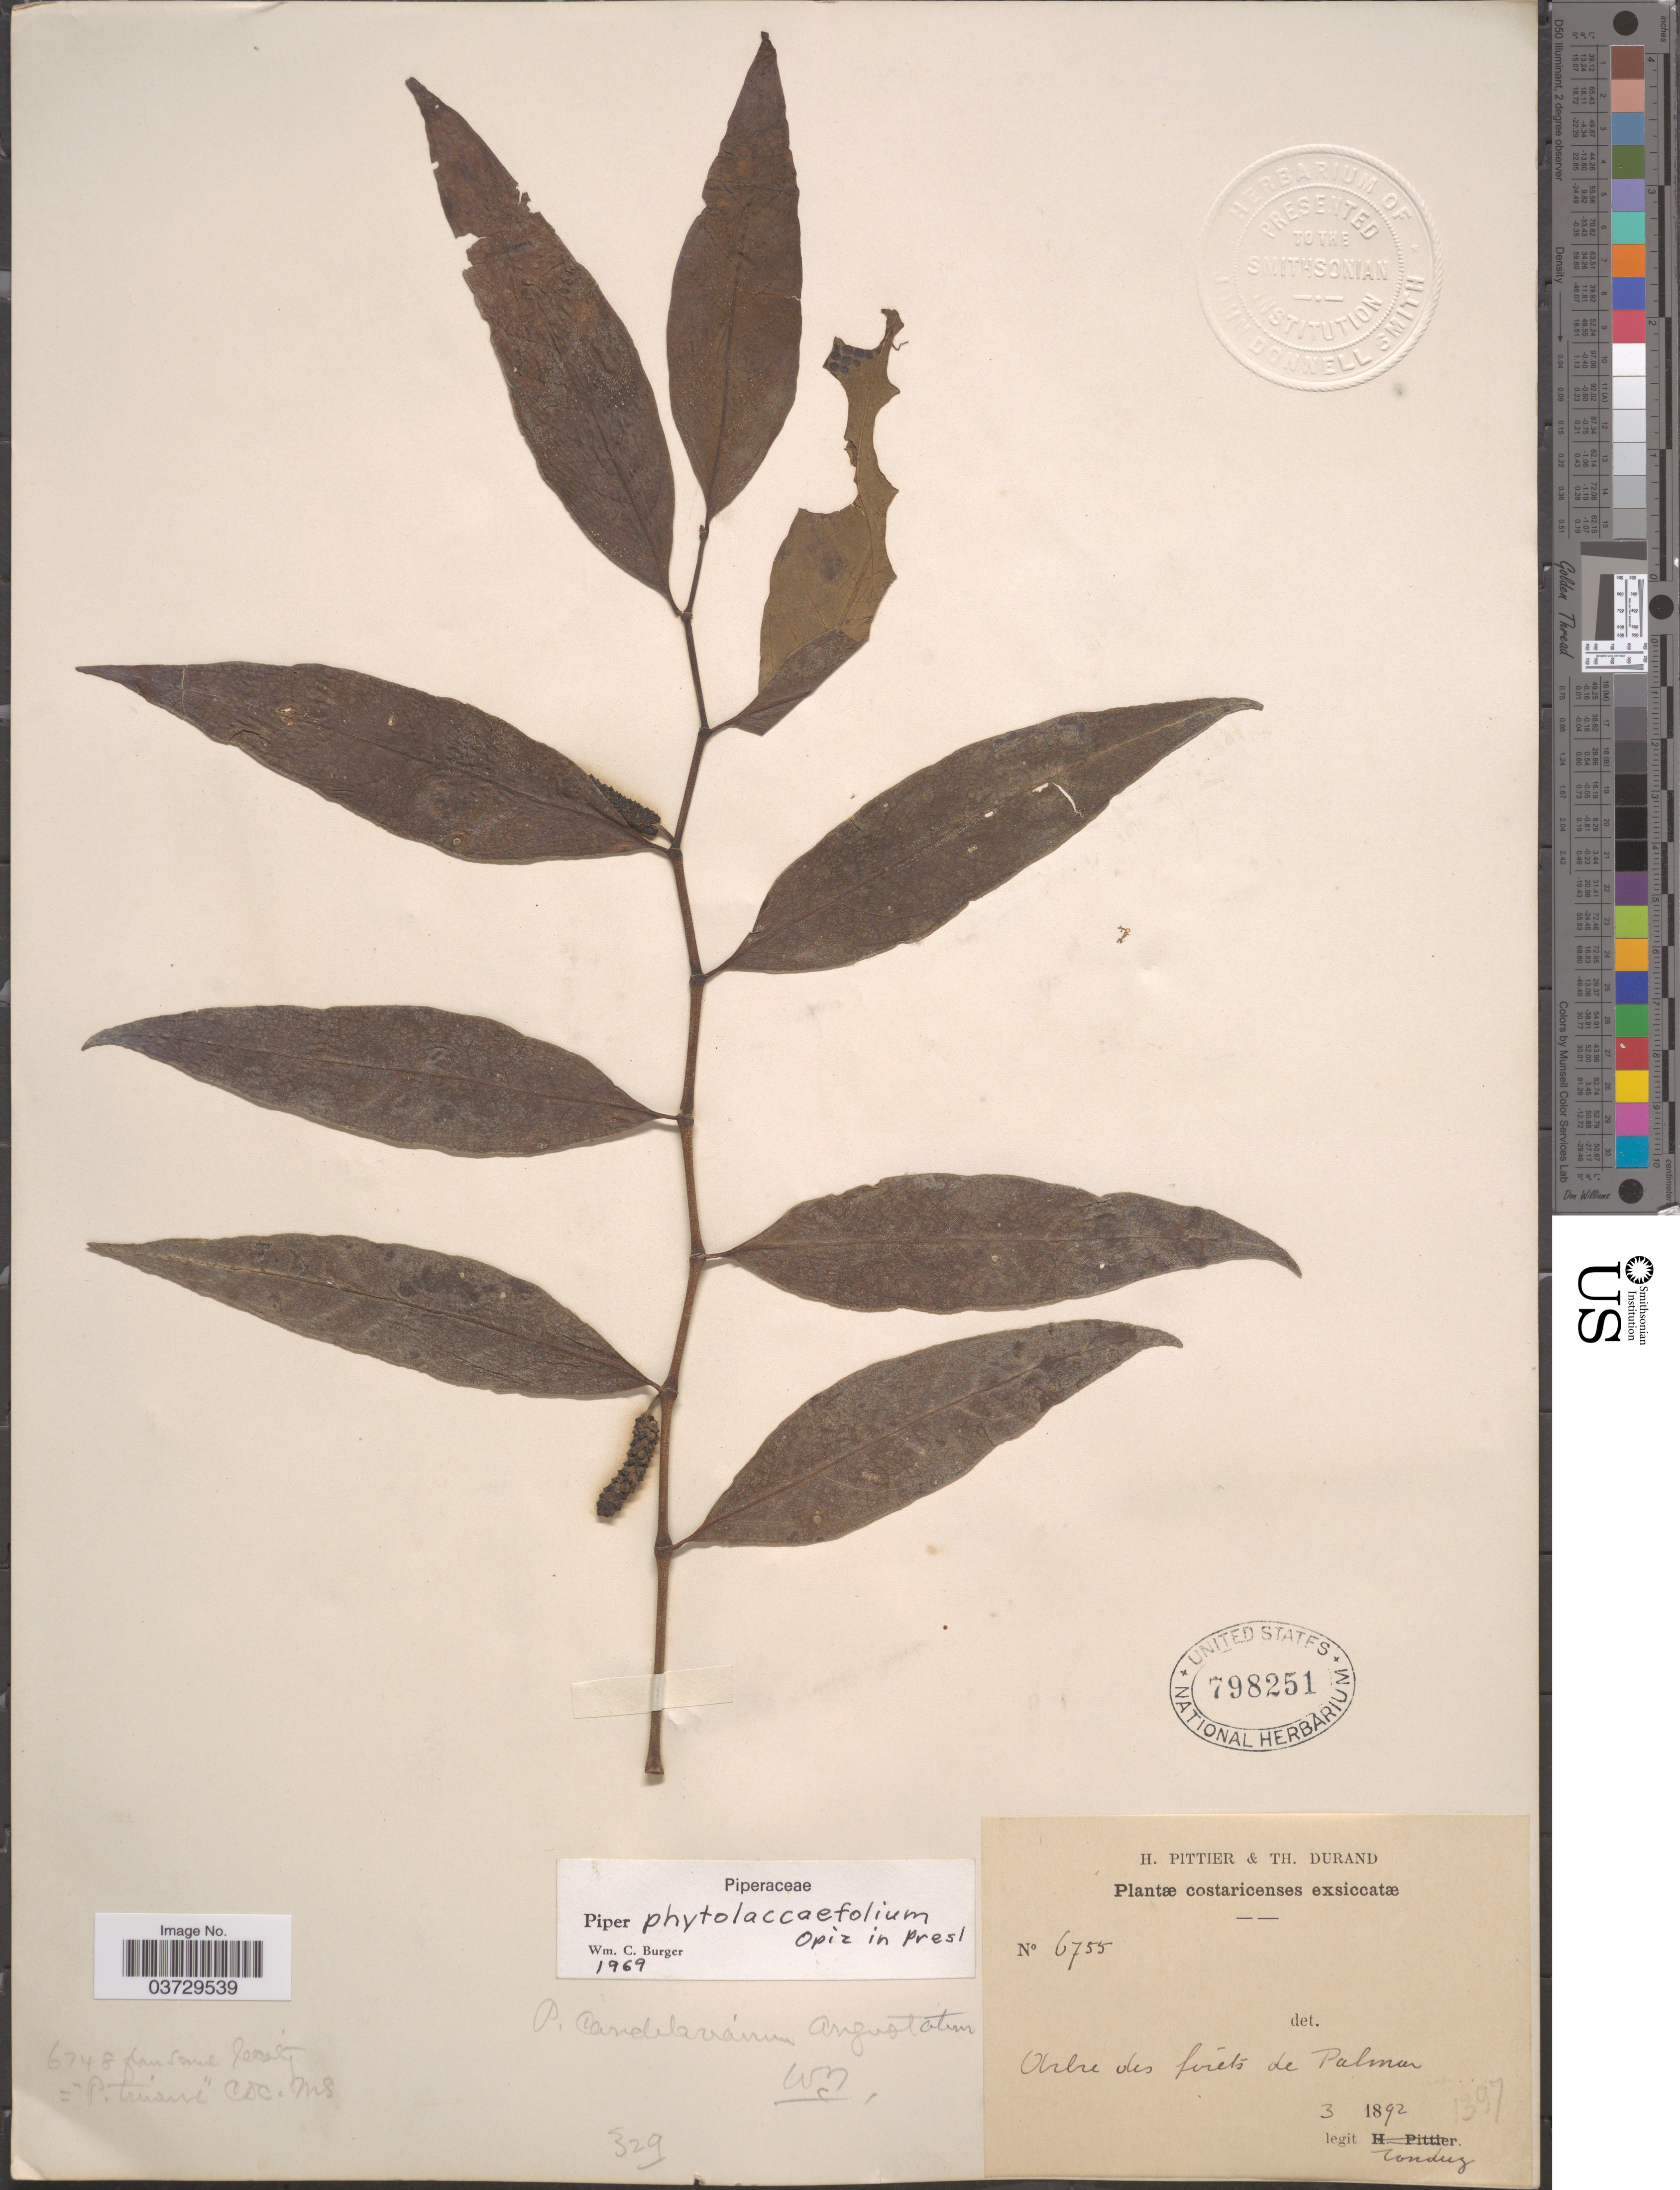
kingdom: Plantae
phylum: Tracheophyta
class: Magnoliopsida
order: Piperales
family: Piperaceae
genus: Piper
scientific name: Piper phytolaccifolium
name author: Opiz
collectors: Tonduz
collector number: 6755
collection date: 1892-03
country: Costa Rica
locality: Arbre des forêts de Palmar.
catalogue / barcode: US 798251